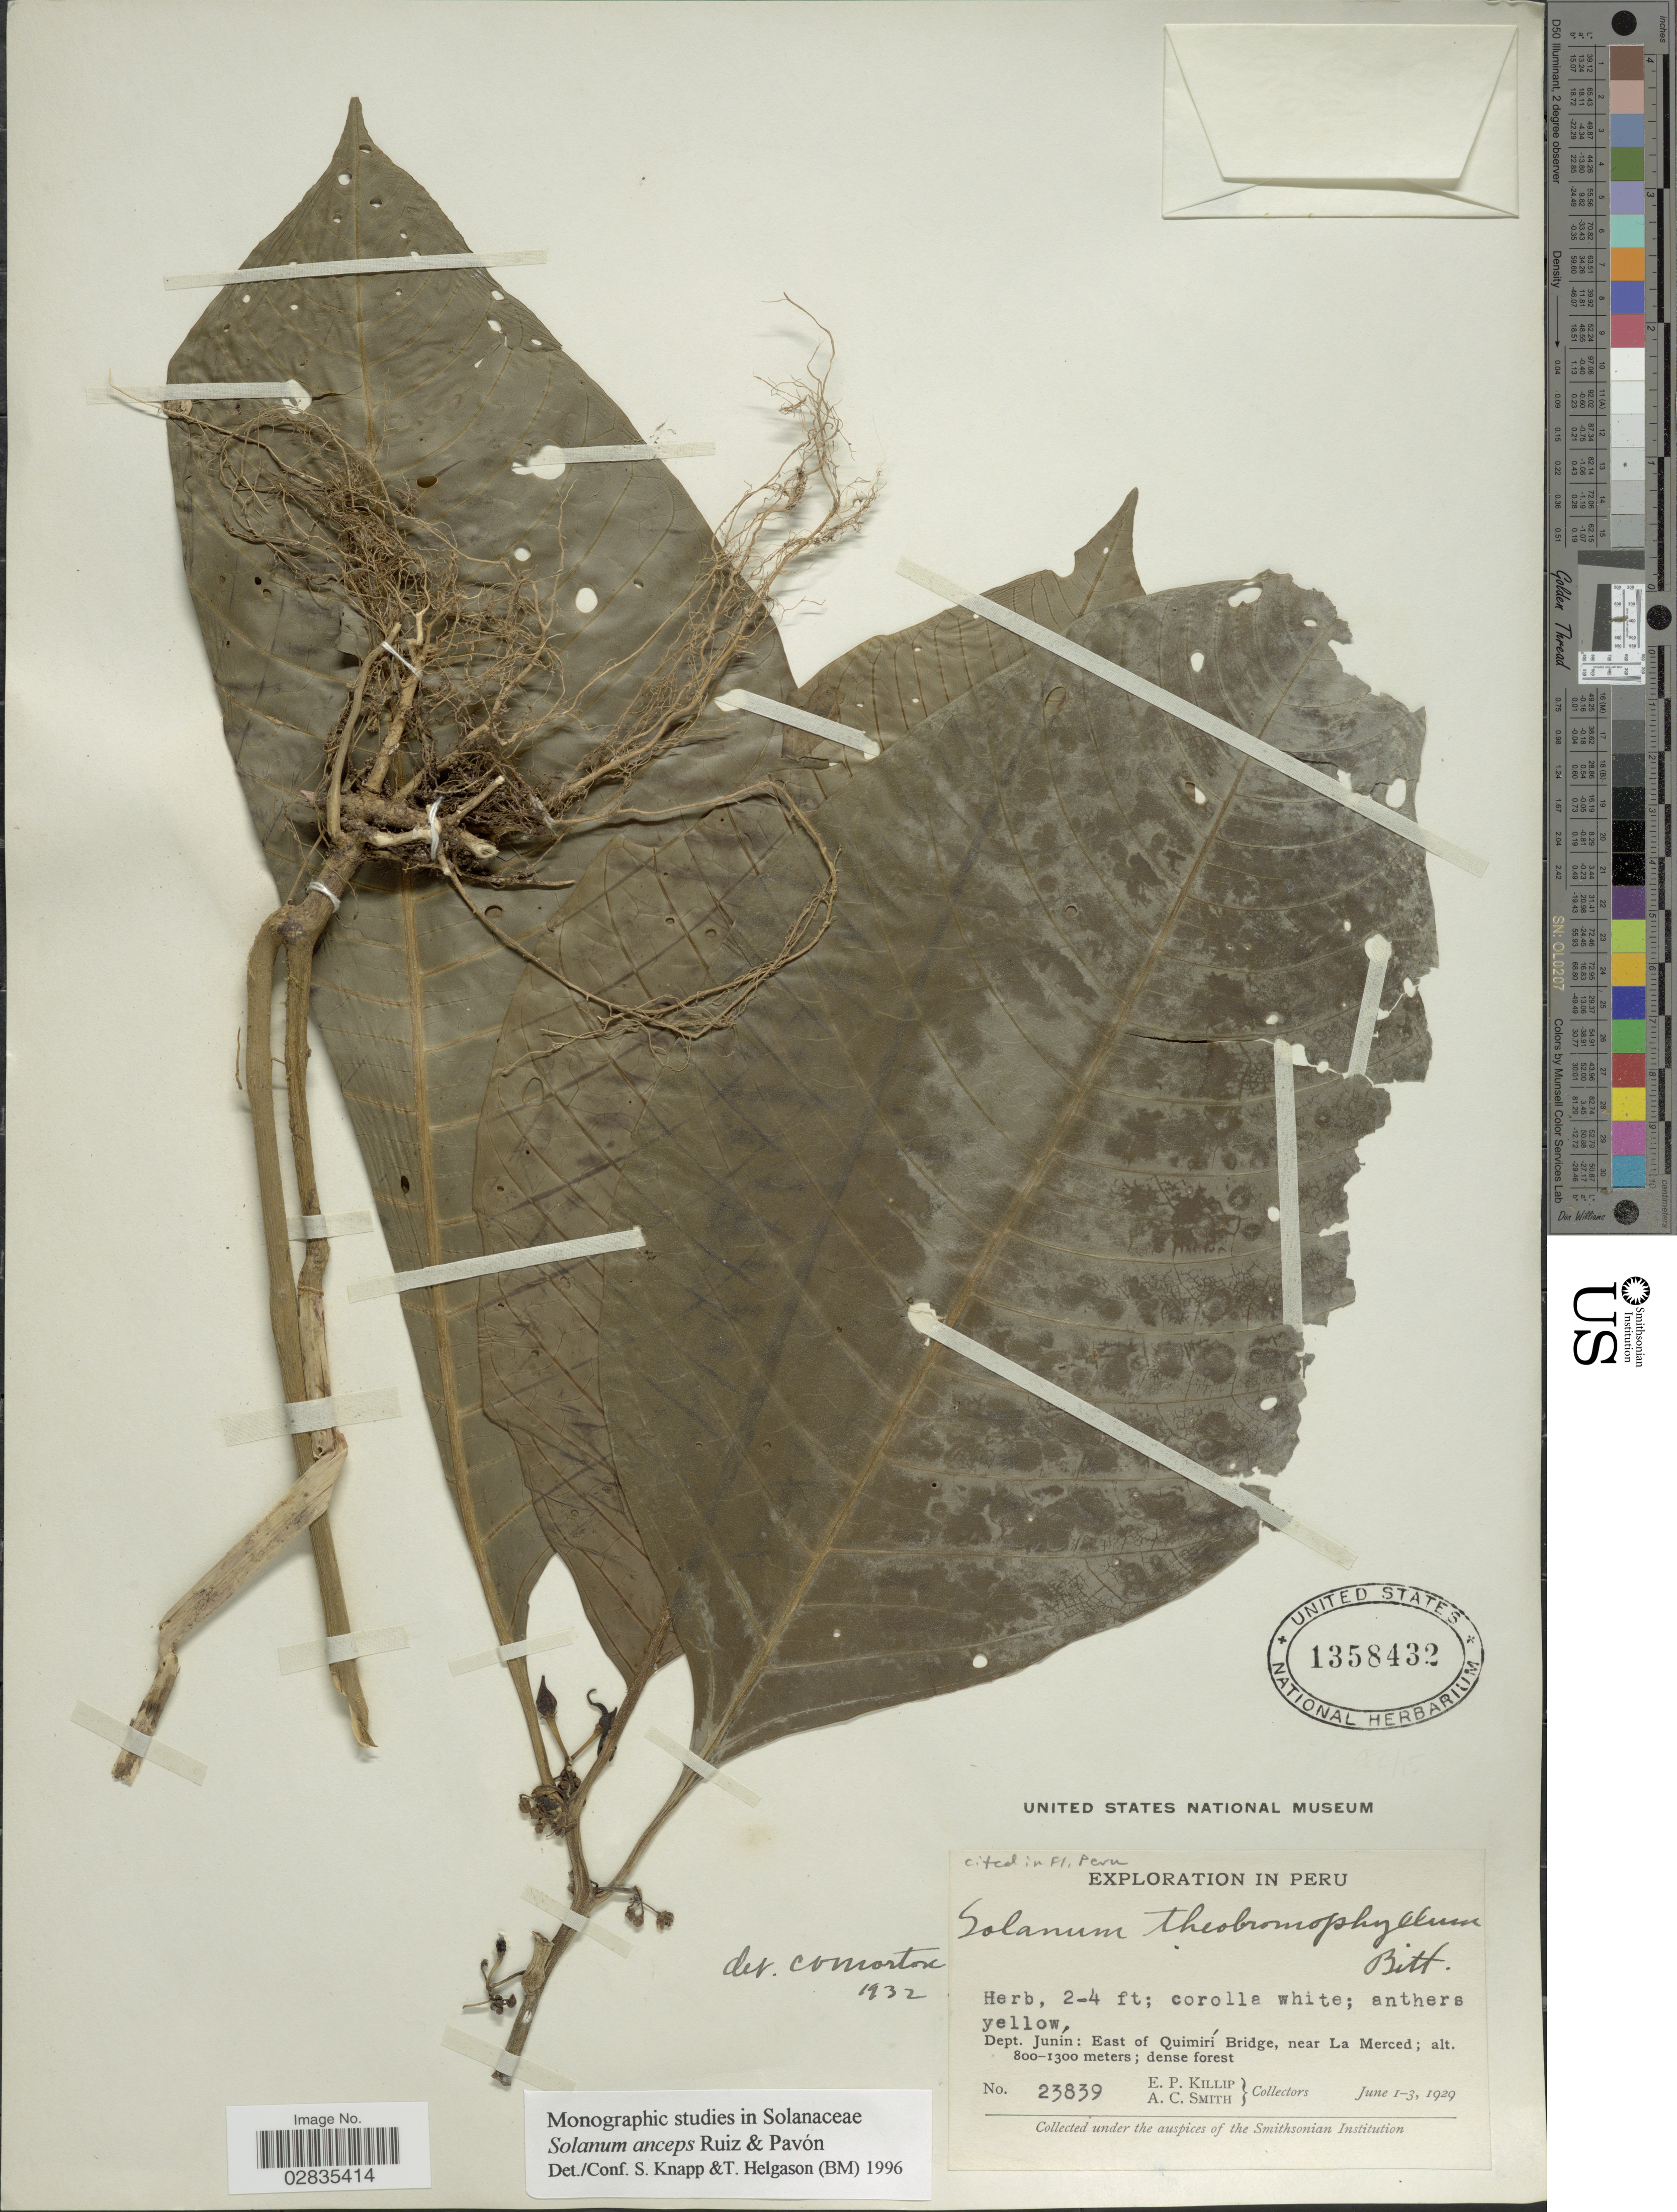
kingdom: Plantae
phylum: Tracheophyta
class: Magnoliopsida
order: Solanales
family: Solanaceae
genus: Solanum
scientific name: Solanum anceps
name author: Ruiz & Pav.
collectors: E. P. Killip & A. C. Smith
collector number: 23839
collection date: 1929-06-01/1929-06-03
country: Peru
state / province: Junín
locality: Dept. Junín: east of Quimirí Bridge, near La Merced.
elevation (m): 800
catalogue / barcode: US 1358432